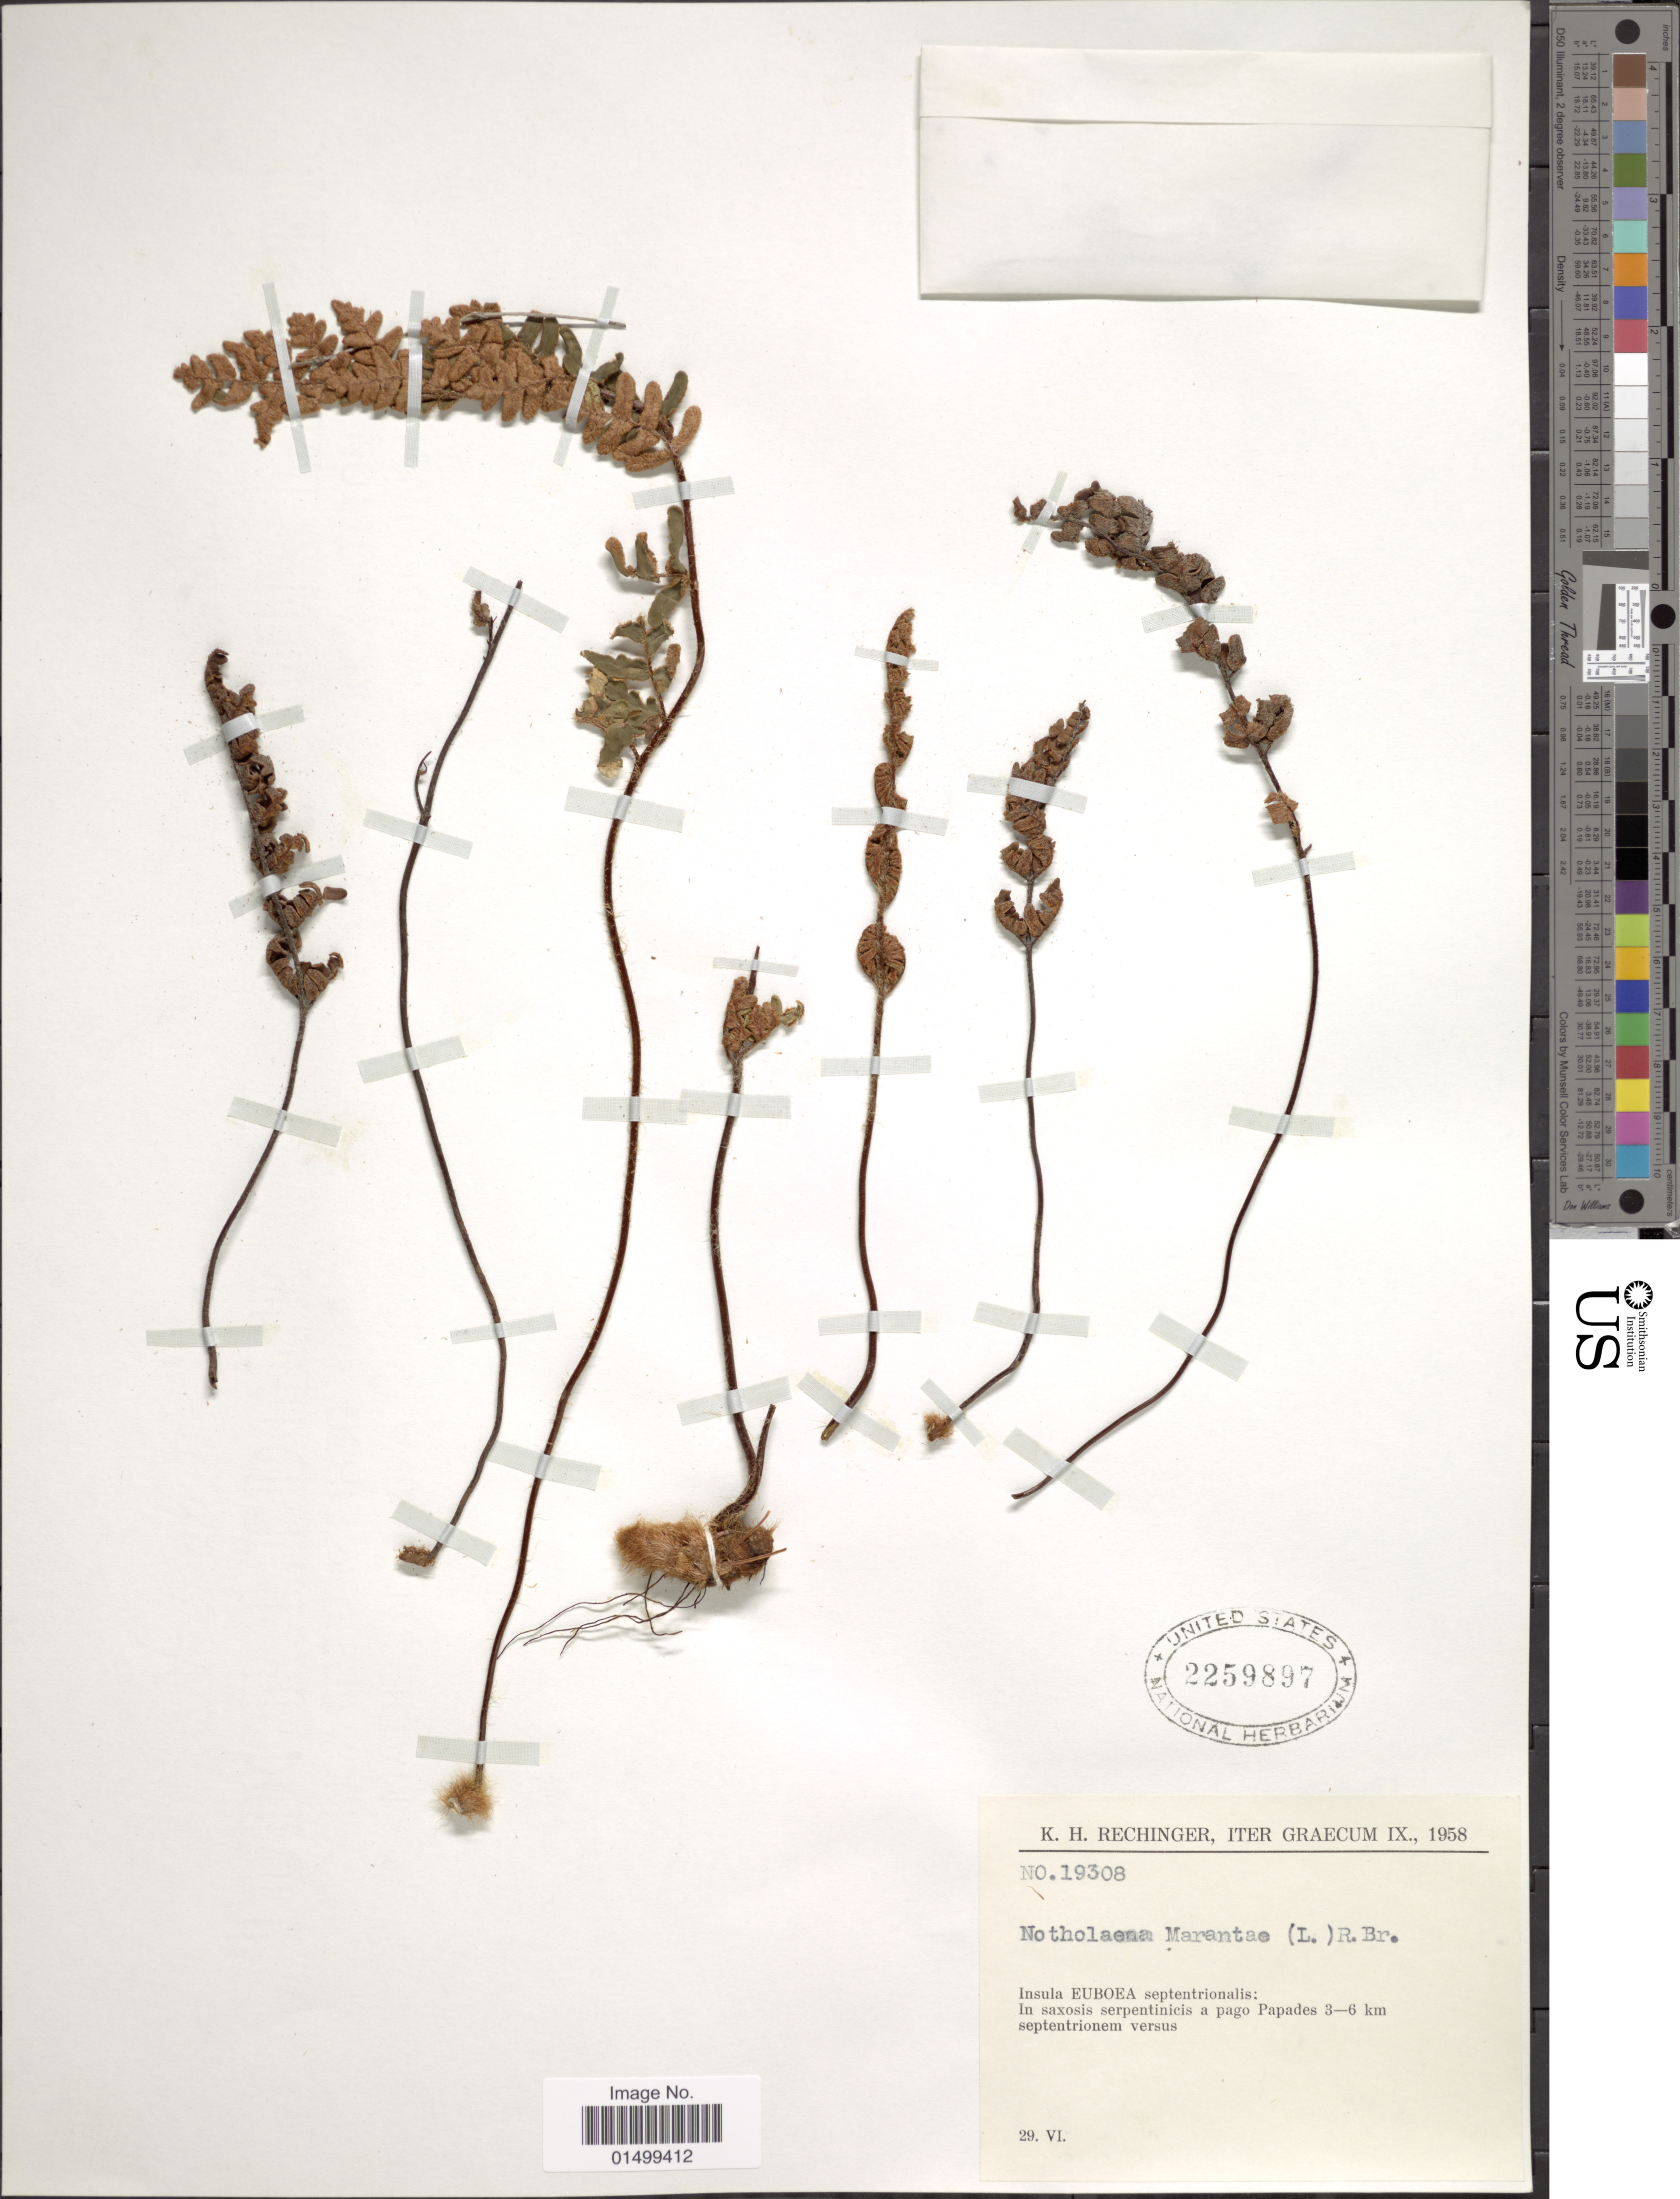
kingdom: Plantae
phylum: Tracheophyta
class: Polypodiopsida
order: Polypodiales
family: Pteridaceae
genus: Cheilanthes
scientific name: Cheilanthes marantae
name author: Domin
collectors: K. H. Rechinger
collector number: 19308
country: Greece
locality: Notholaena Marantae, in saxosis serpentinicis a pago Papades 3-6 km septentrionem versus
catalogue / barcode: US 2259897